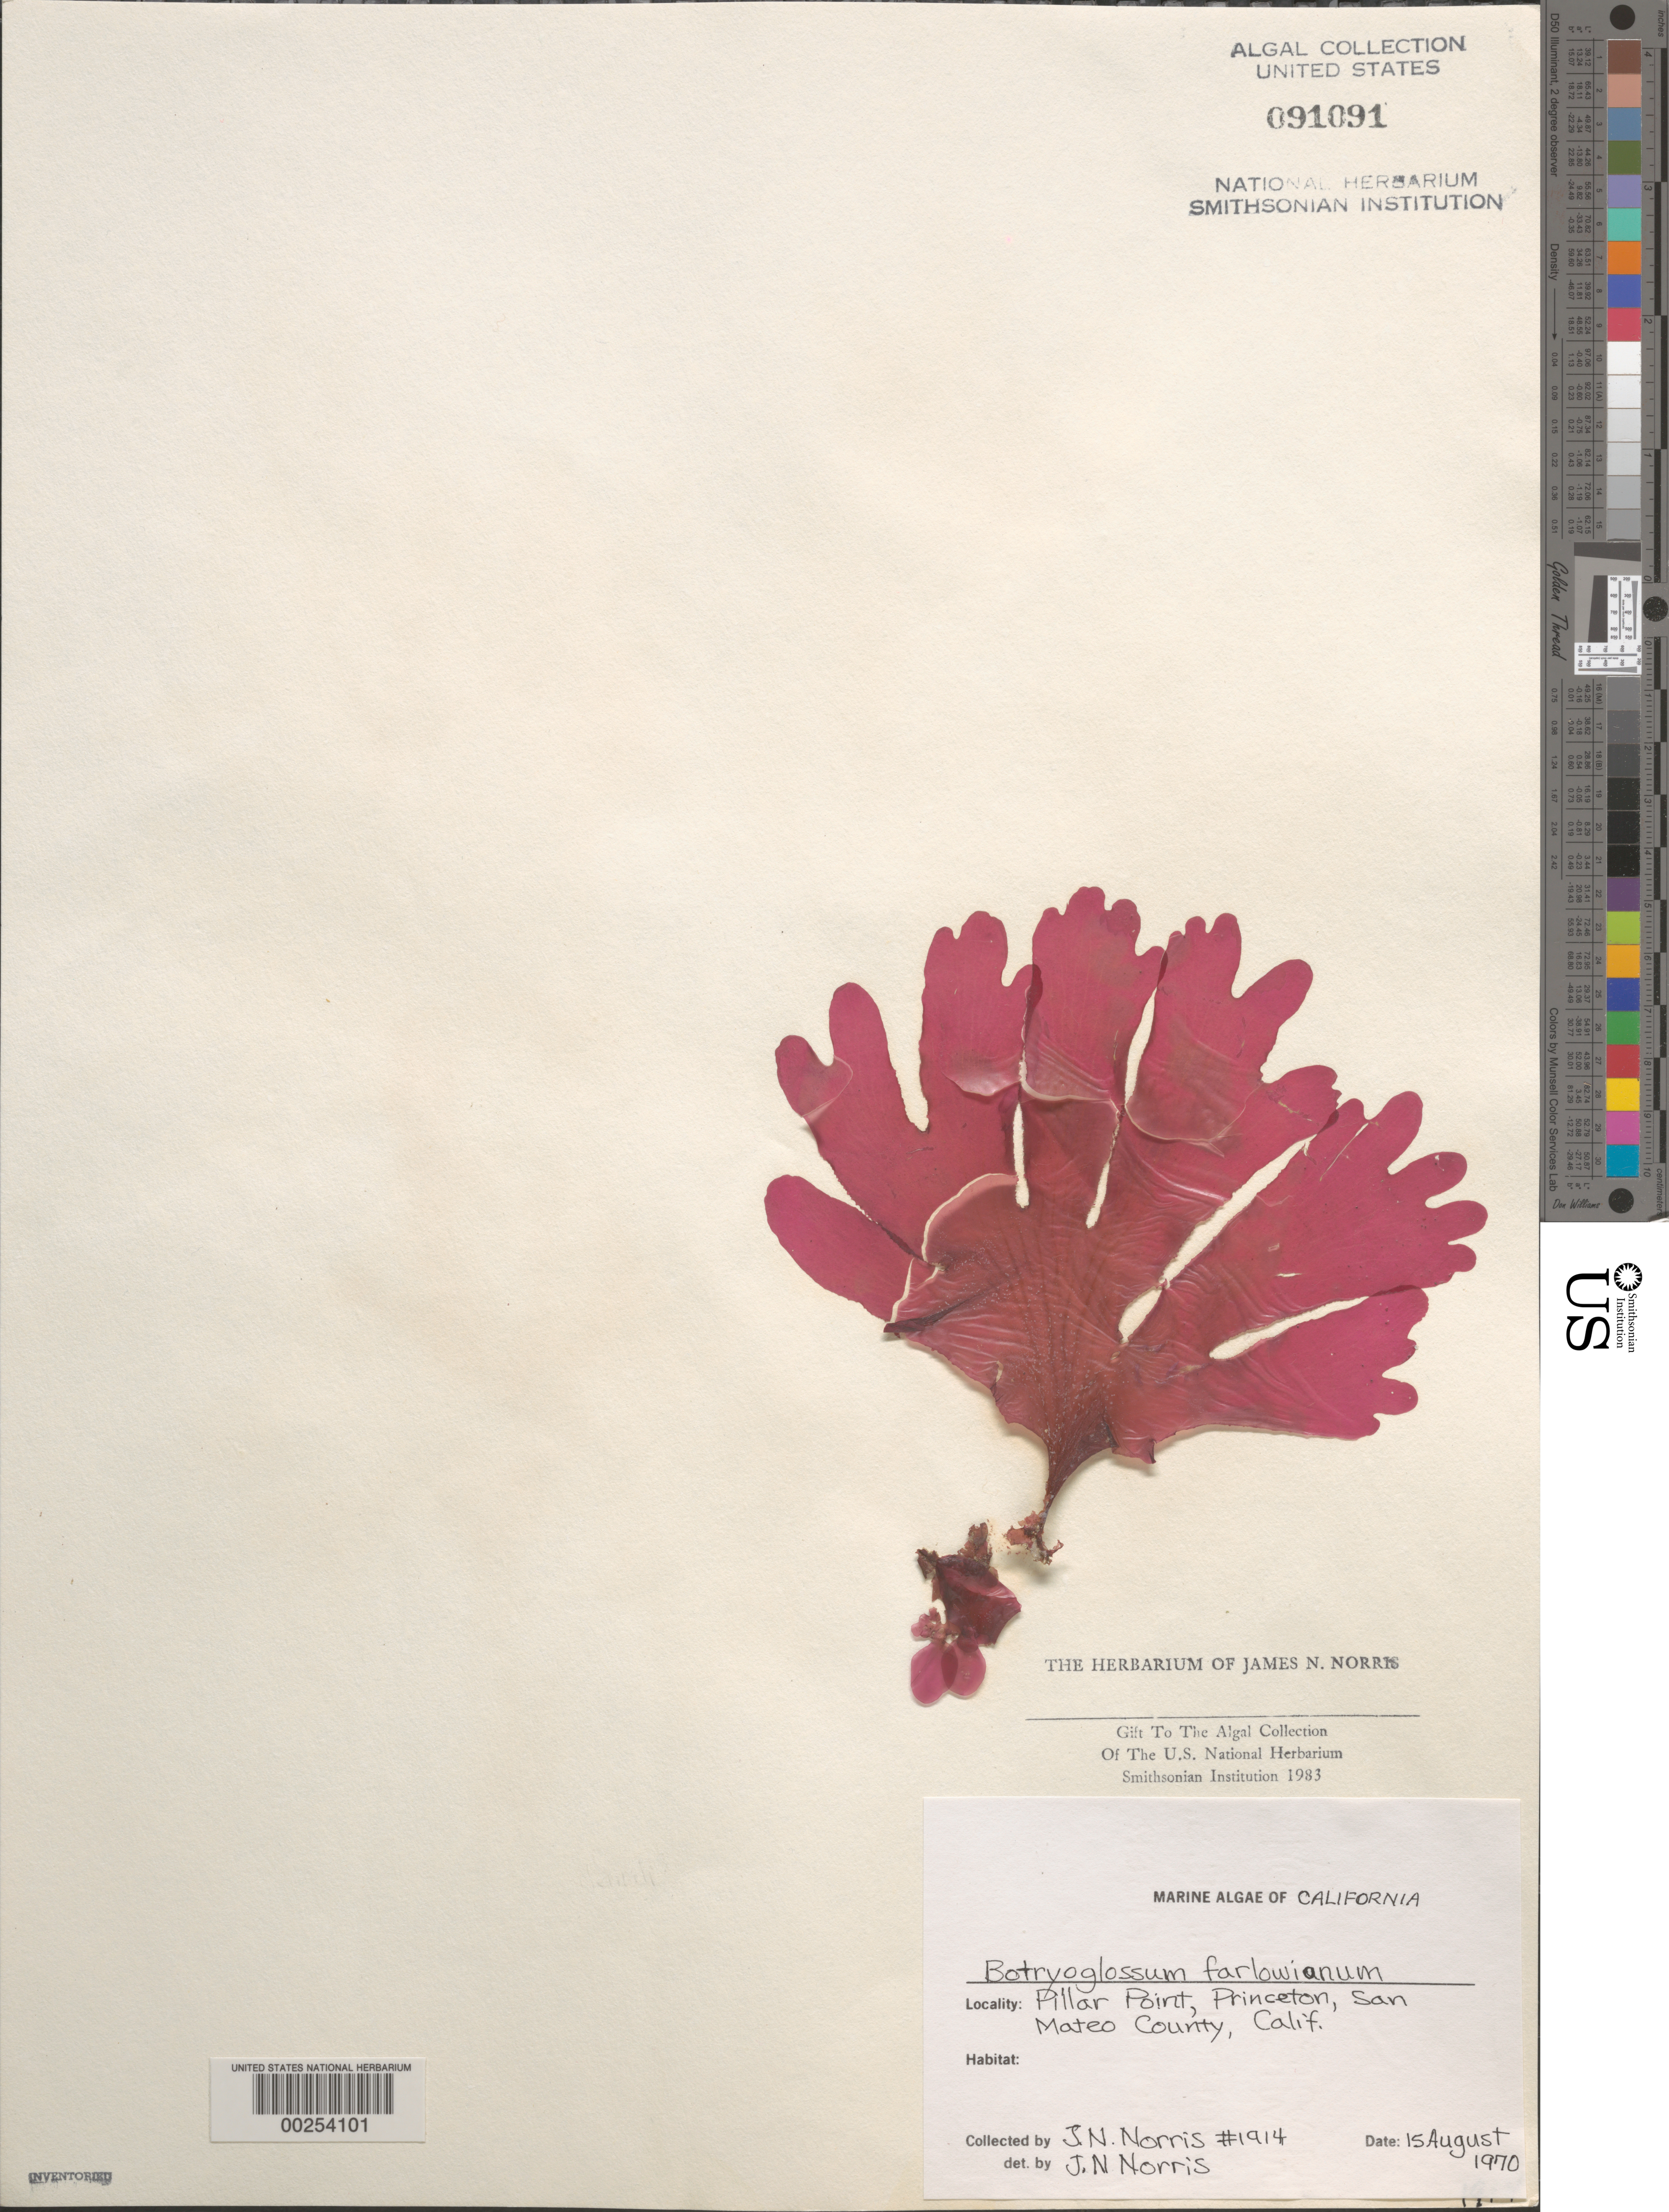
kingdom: Plantae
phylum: Rhodophyta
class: Florideophyceae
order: Ceramiales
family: Delesseriaceae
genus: Botryoglossum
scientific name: Botryoglossum farlowianum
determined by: Norris, James N.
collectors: J. N. Norris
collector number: JN-1914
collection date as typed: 15 Aug 1970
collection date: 1970-08-15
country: United States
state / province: California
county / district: San Mateo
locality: Pillar Point, Princeton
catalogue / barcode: US 91091